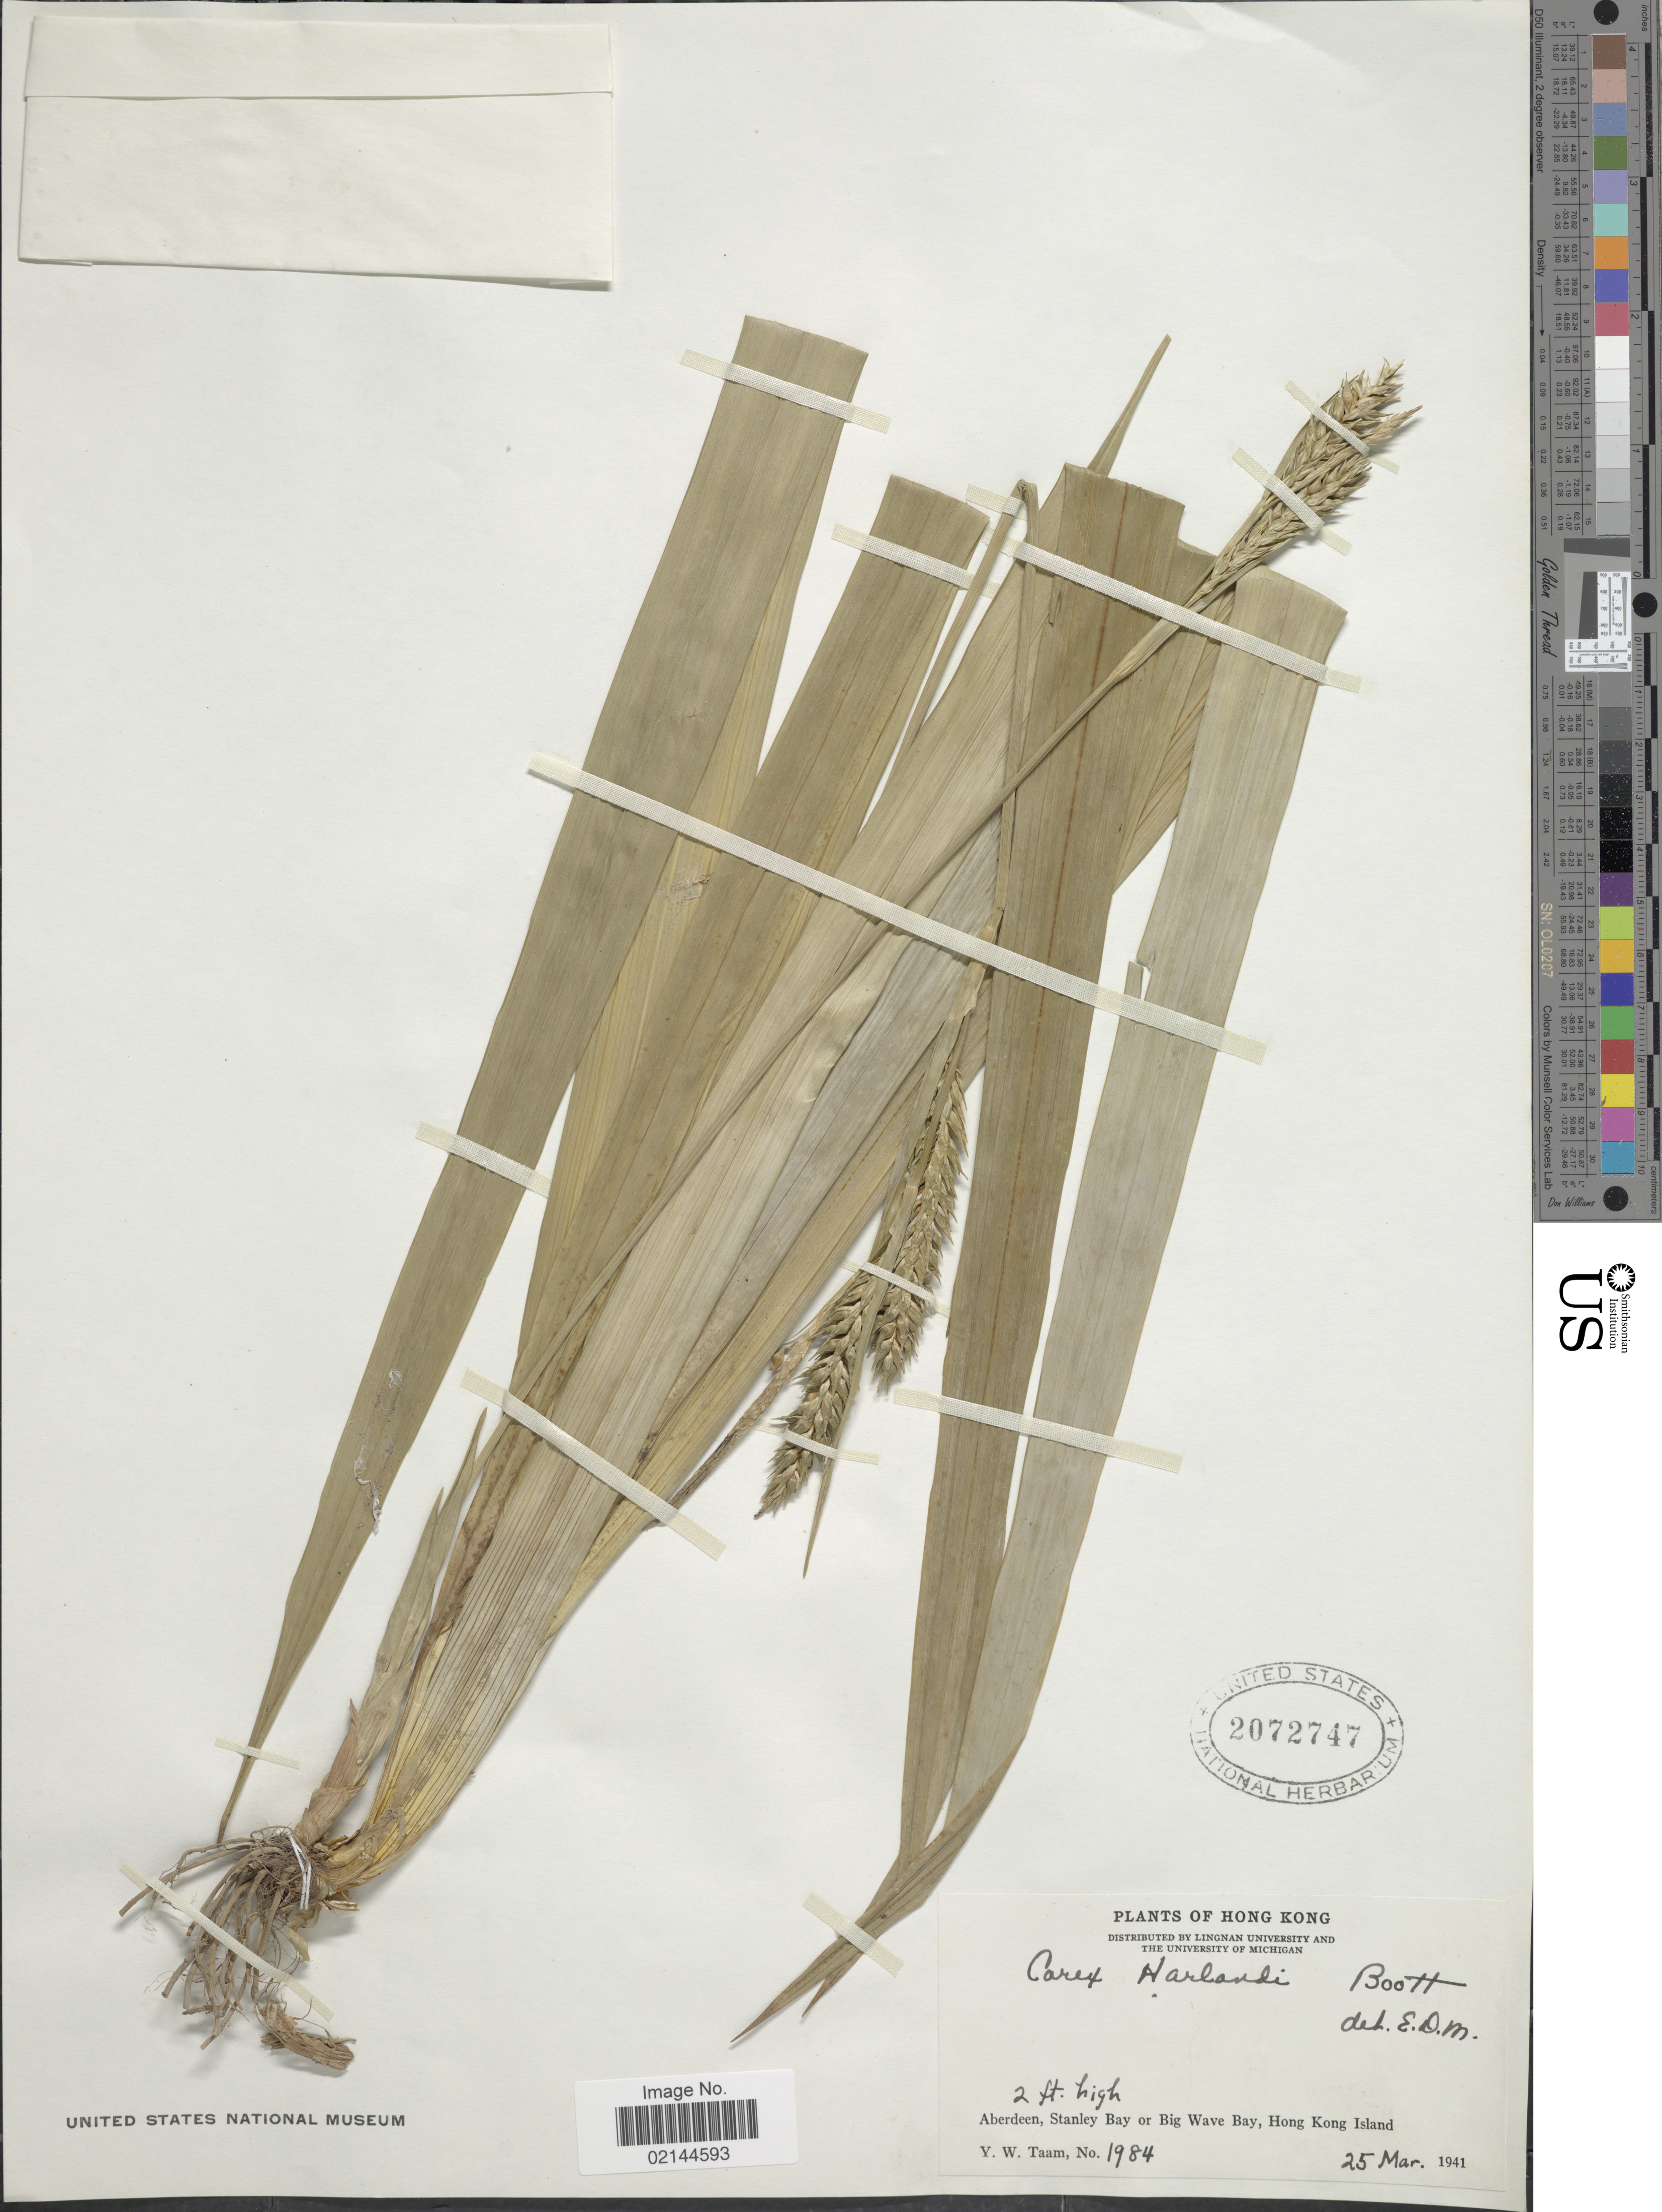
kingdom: Plantae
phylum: Tracheophyta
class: Liliopsida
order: Poales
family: Cyperaceae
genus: Carex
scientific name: Carex harlandii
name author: Boott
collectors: Y. W. Taam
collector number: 1984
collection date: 1941-03-25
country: China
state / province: Hong Kong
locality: Aberdeen, Stanley Bay or Big Wave Bay, Hong Kong Island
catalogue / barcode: US 2072747